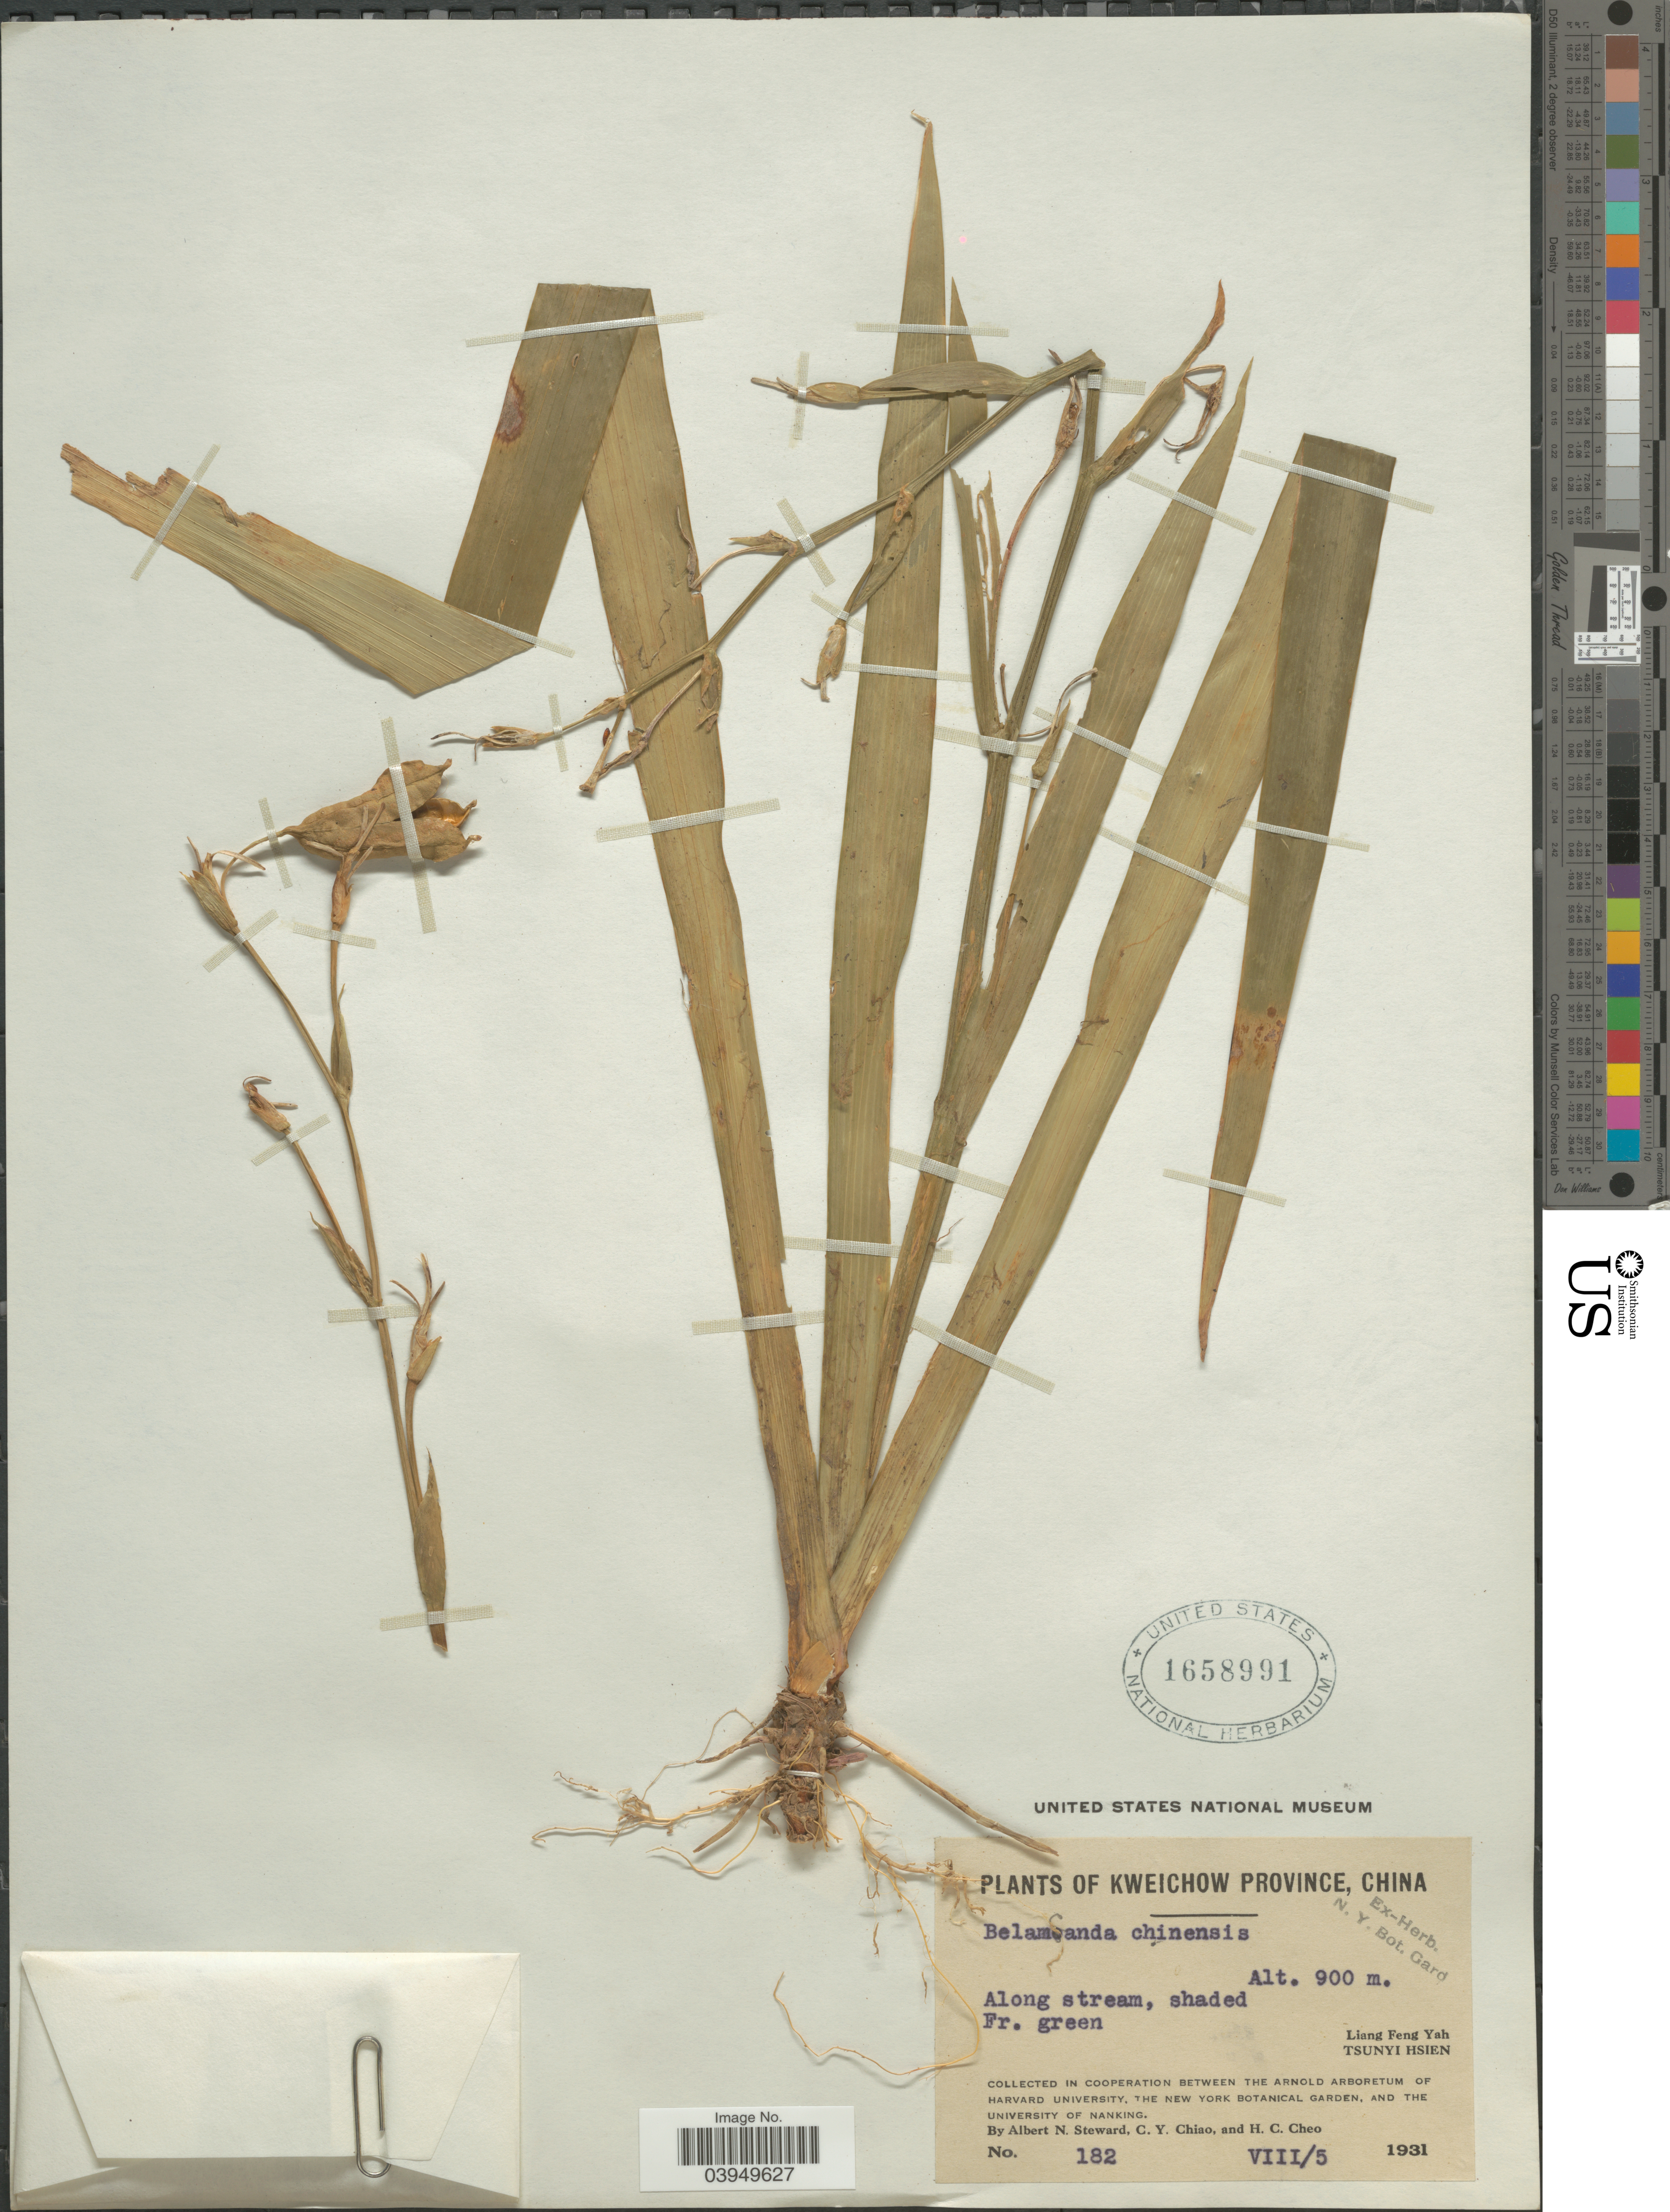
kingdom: Plantae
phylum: Tracheophyta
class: Liliopsida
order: Asparagales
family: Iridaceae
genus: Iris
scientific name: Iris domestica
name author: (L.) Goldblatt & Mabb.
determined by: Strong, Mark T., (BOT), Smithsonian Institution - National Museum of Natural History (UNITED STATES)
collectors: A. N. Steward, C. Y. Chiao & H. Cheo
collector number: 182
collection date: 1931-08-05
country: China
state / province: Guizhou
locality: Kweichow Province. Liang Feng Yah. Tsunyi Hsien.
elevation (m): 900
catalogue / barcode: US 1658991